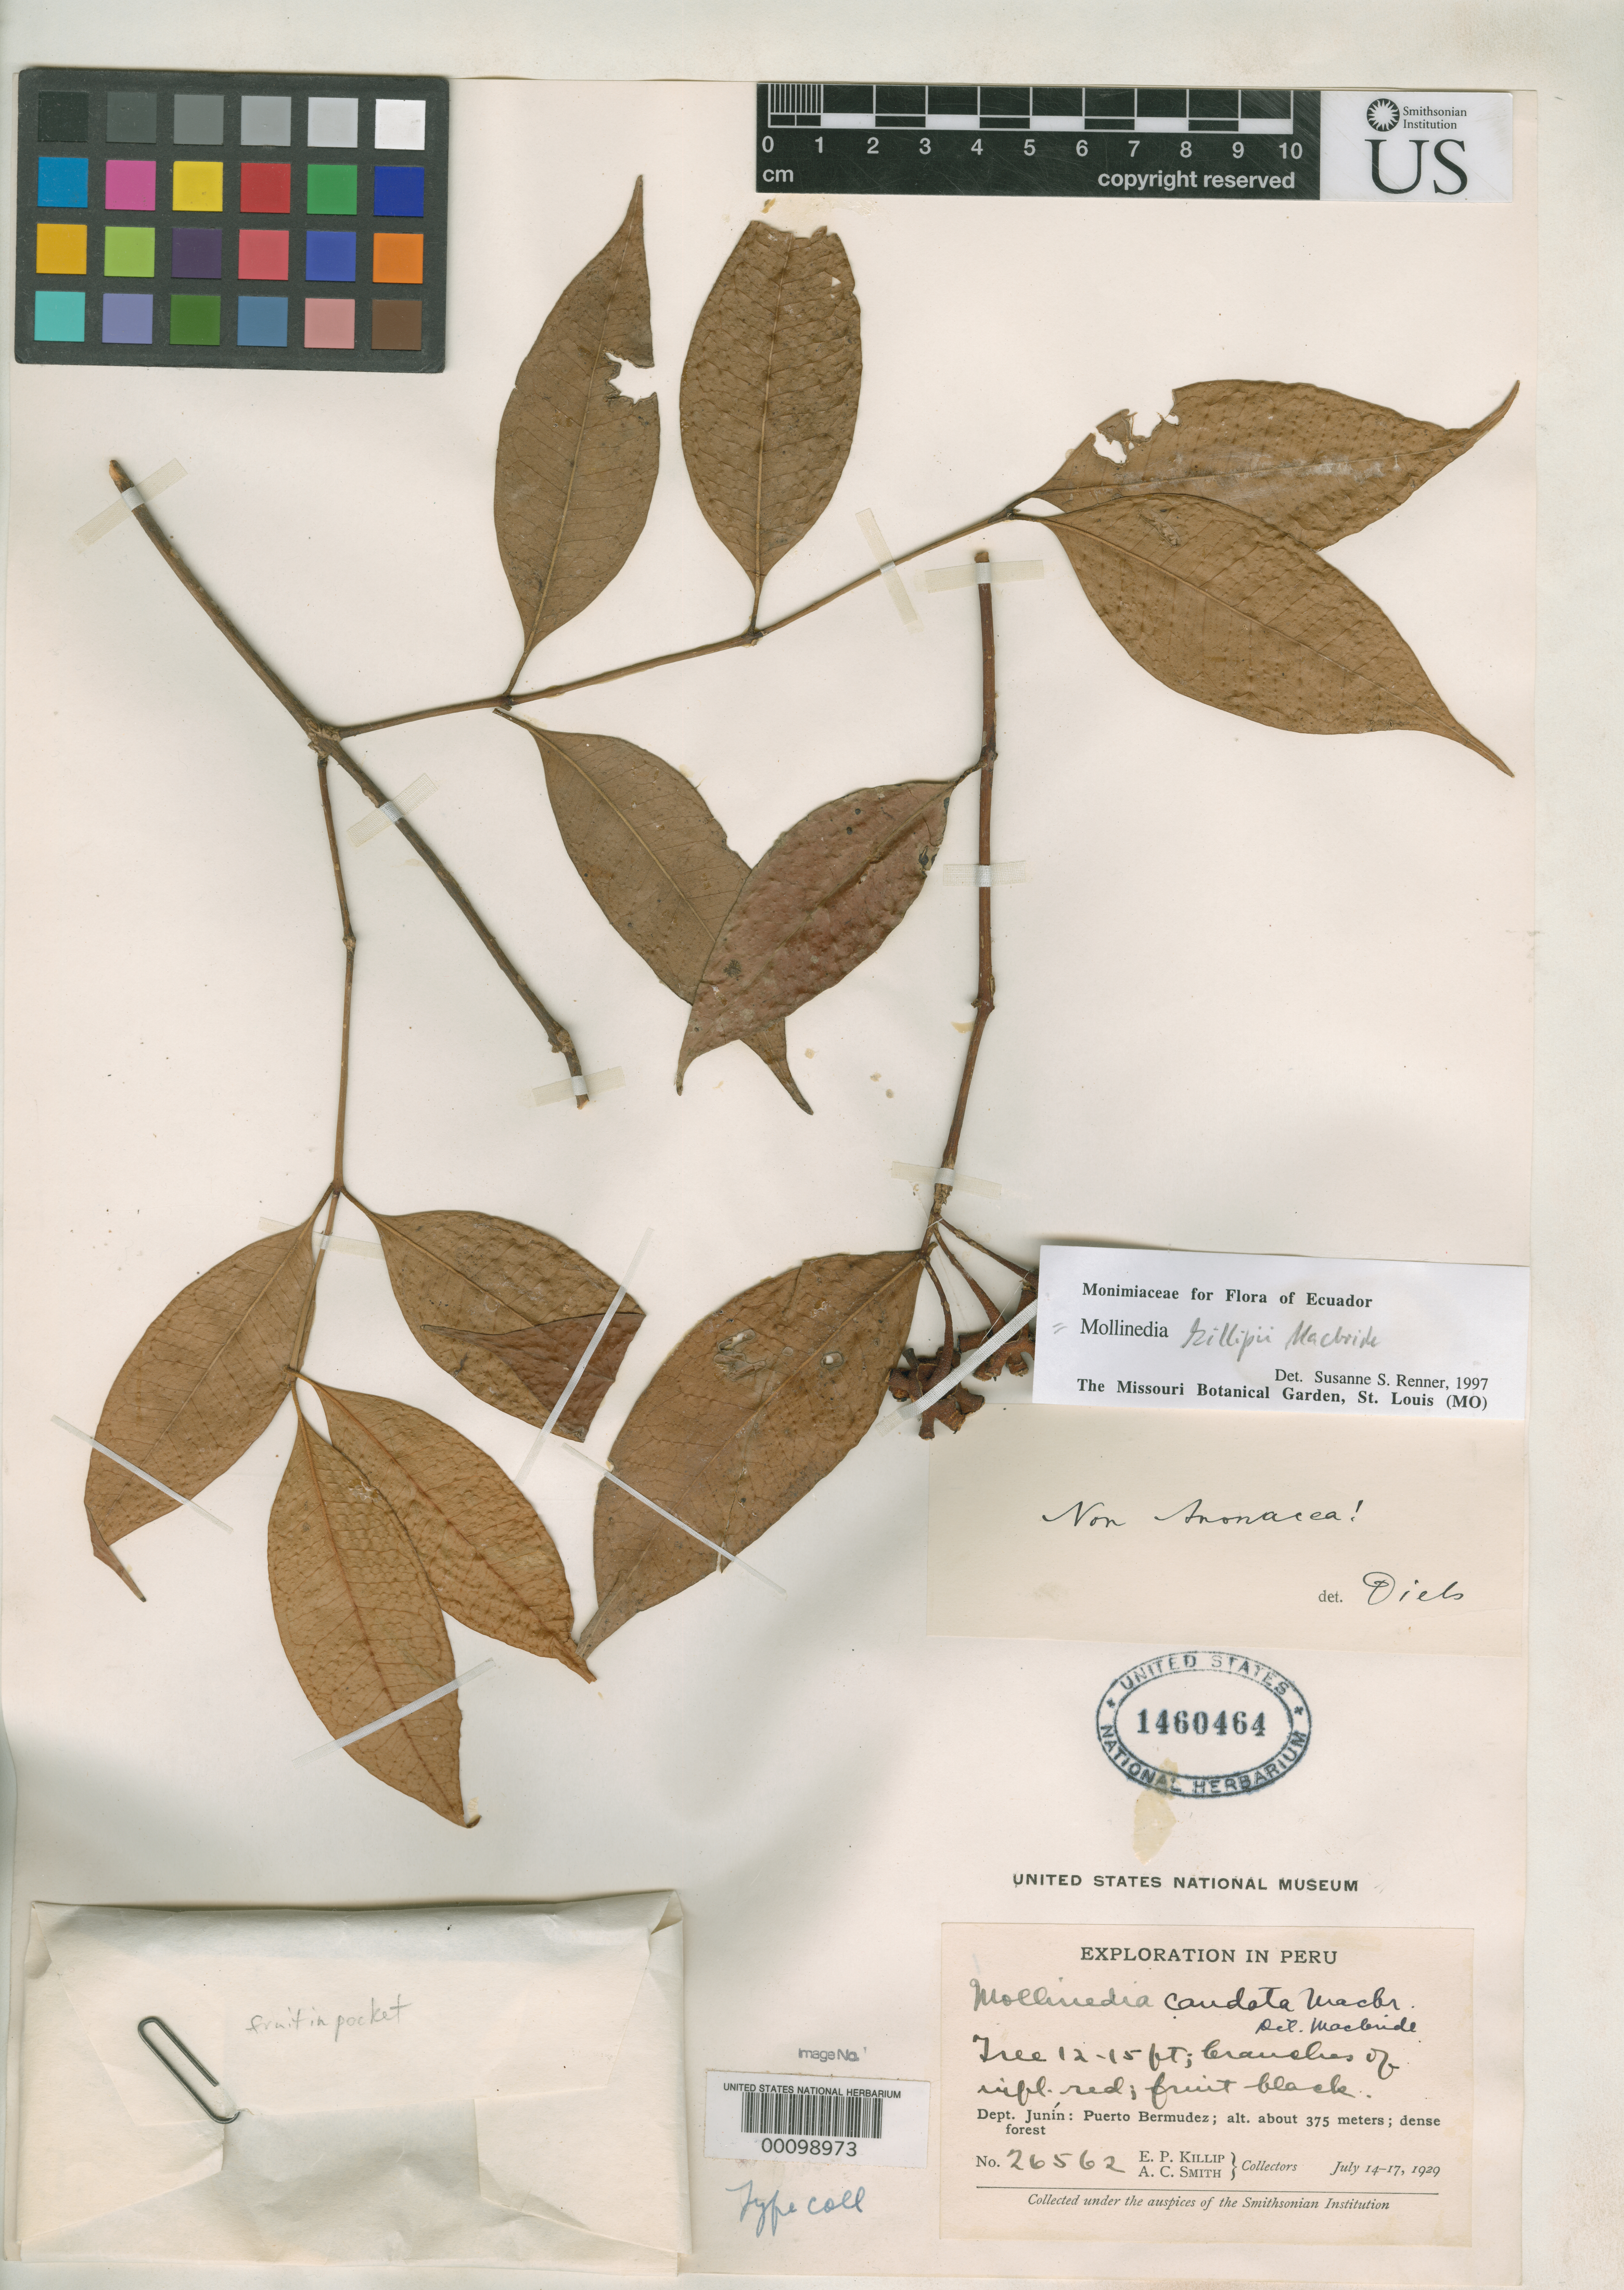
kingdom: Plantae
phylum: Tracheophyta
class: Magnoliopsida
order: Laurales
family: Monimiaceae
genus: Mollinedia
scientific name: Mollinedia caudata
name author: J.F. Macbr.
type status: Paratype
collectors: E. P. Killip & A. C. Smith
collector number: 26562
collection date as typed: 14 Jul 1929 to 17 Jul 1929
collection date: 1929-07-14/1929-07-17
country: Peru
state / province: Junín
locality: Puerto Bermudez.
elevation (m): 375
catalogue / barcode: US 1460464